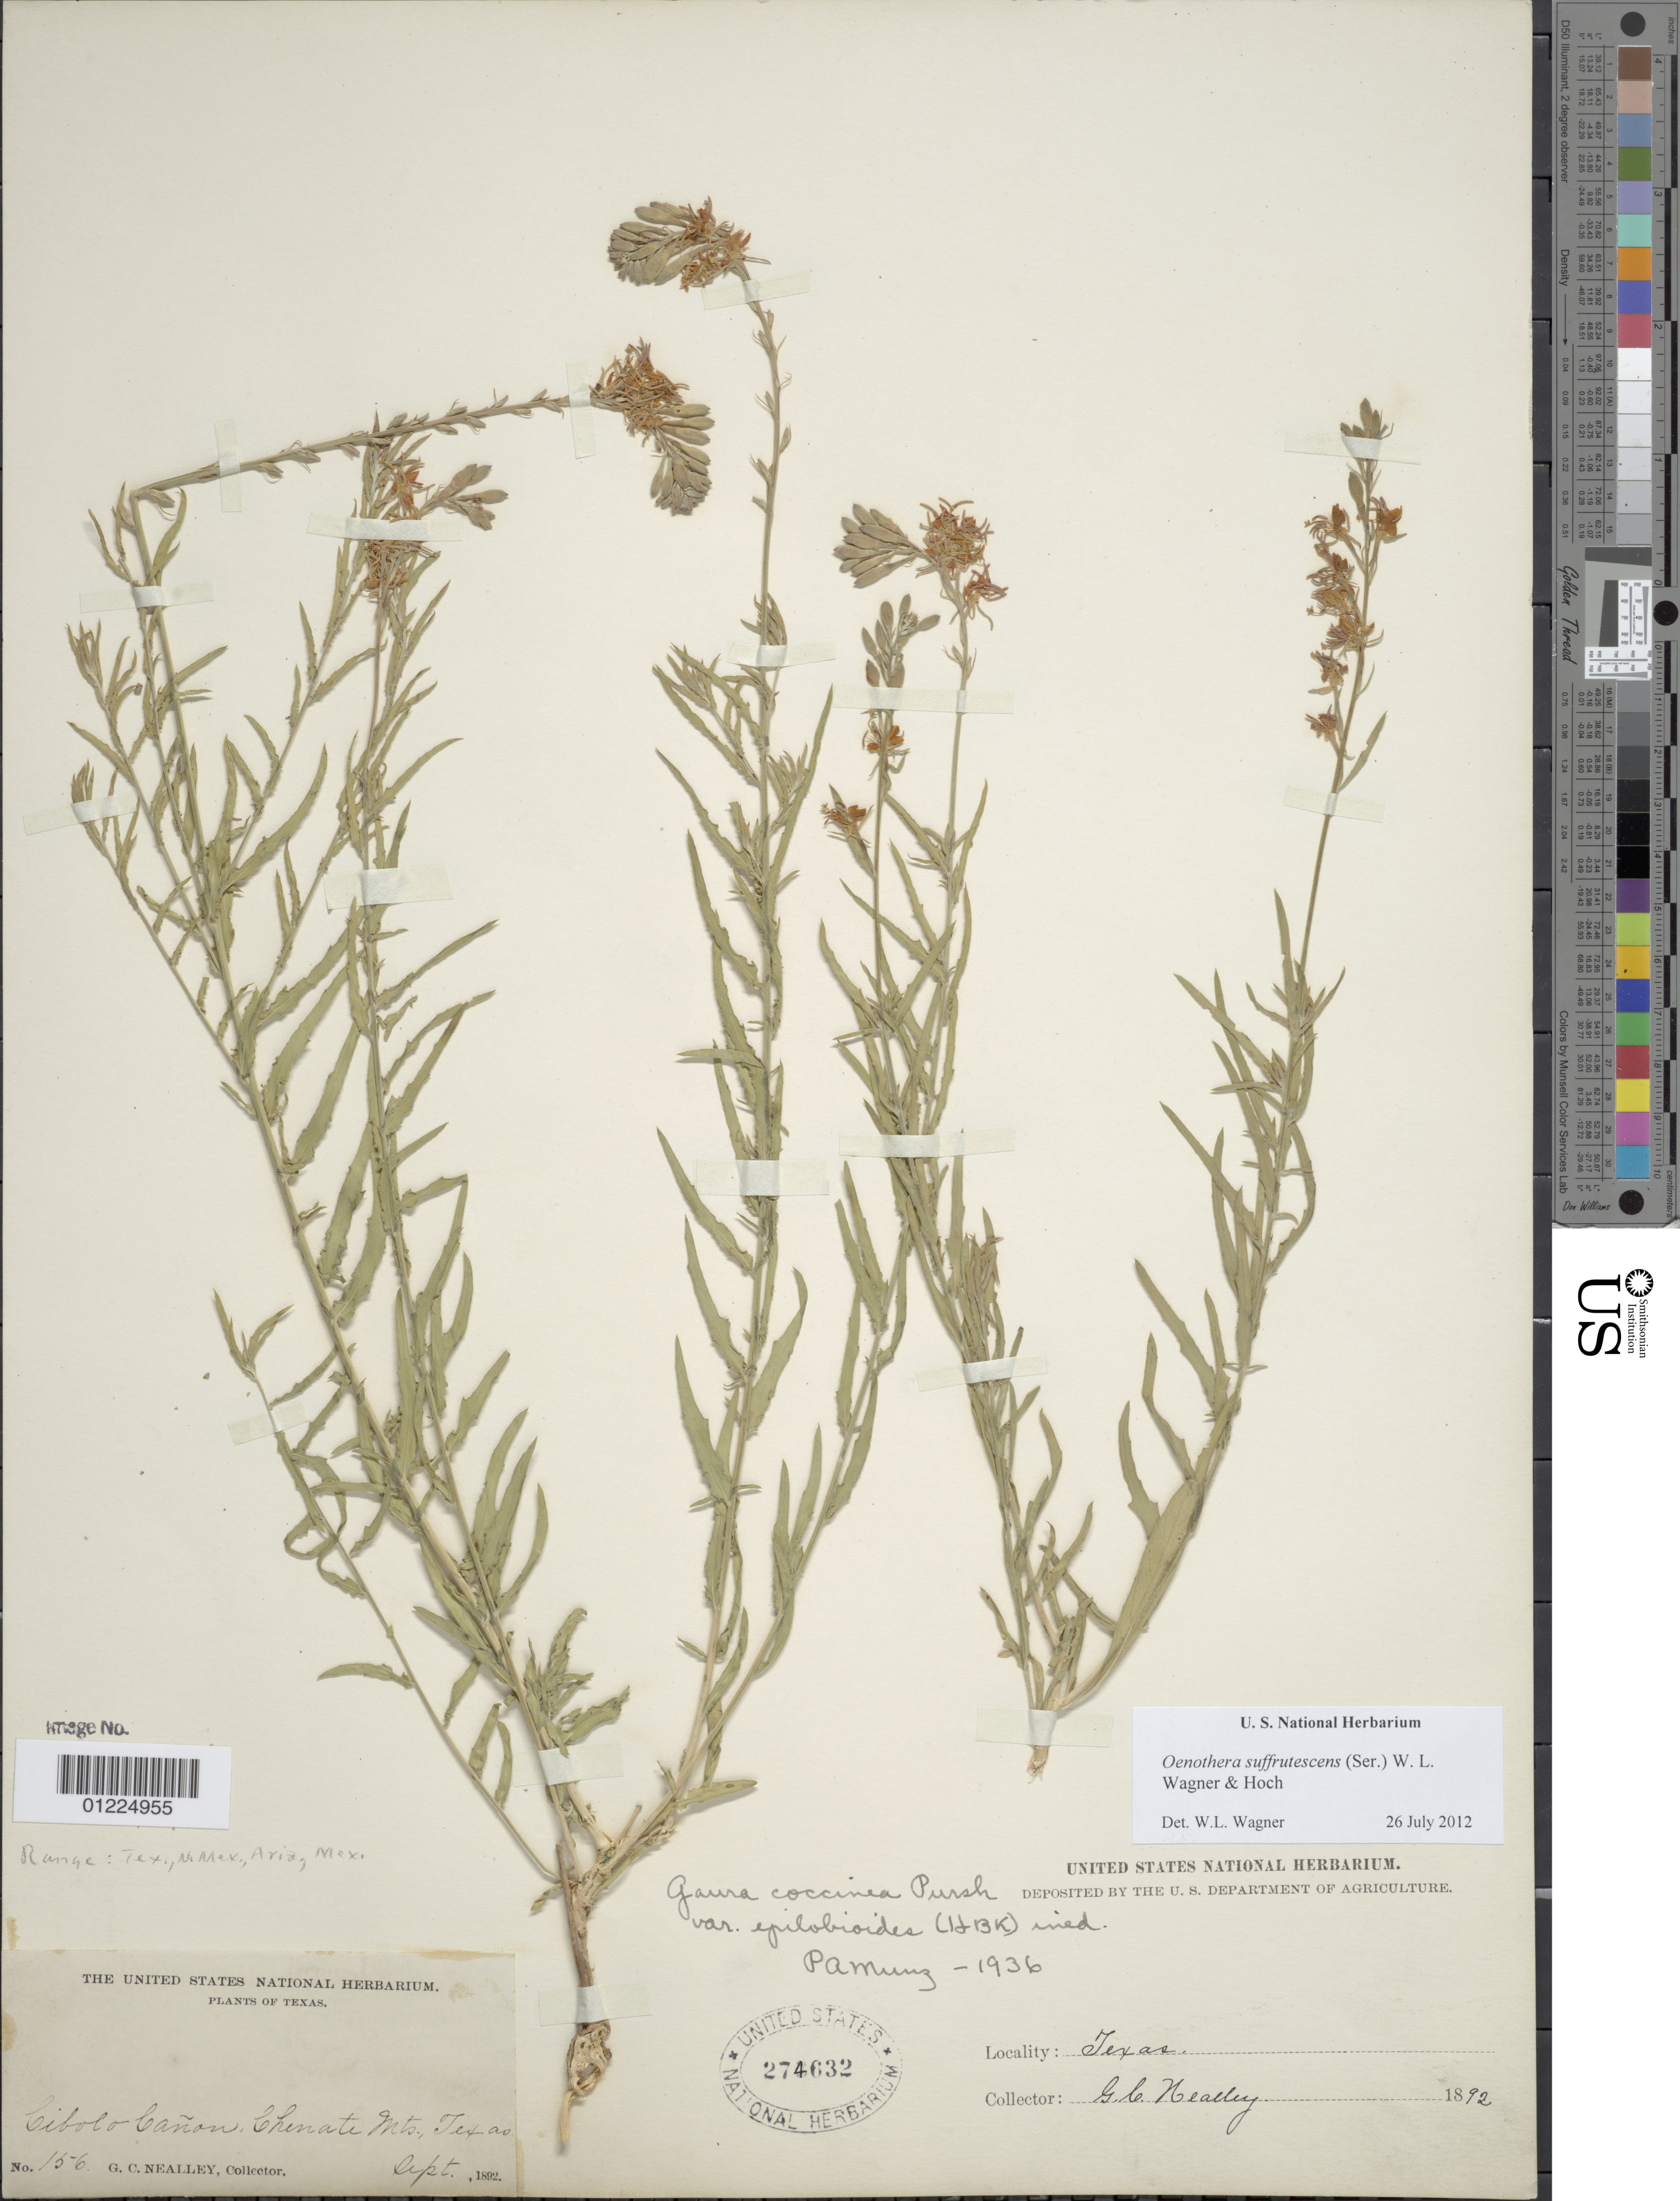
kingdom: Plantae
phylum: Tracheophyta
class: Magnoliopsida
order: Myrtales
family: Onagraceae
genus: Oenothera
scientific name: Oenothera suffrutescens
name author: (Ser.) W.L. Wagner & Hoch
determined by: Wagner, W. L., (BOT), Smithsonian Institution - National Museum of Natural History (UNITED STATES)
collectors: G. C. Nealley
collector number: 156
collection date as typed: Sep 1892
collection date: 1892-09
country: United States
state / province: Texas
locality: Cibolo Canyon, Chenate Mts.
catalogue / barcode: US 274632